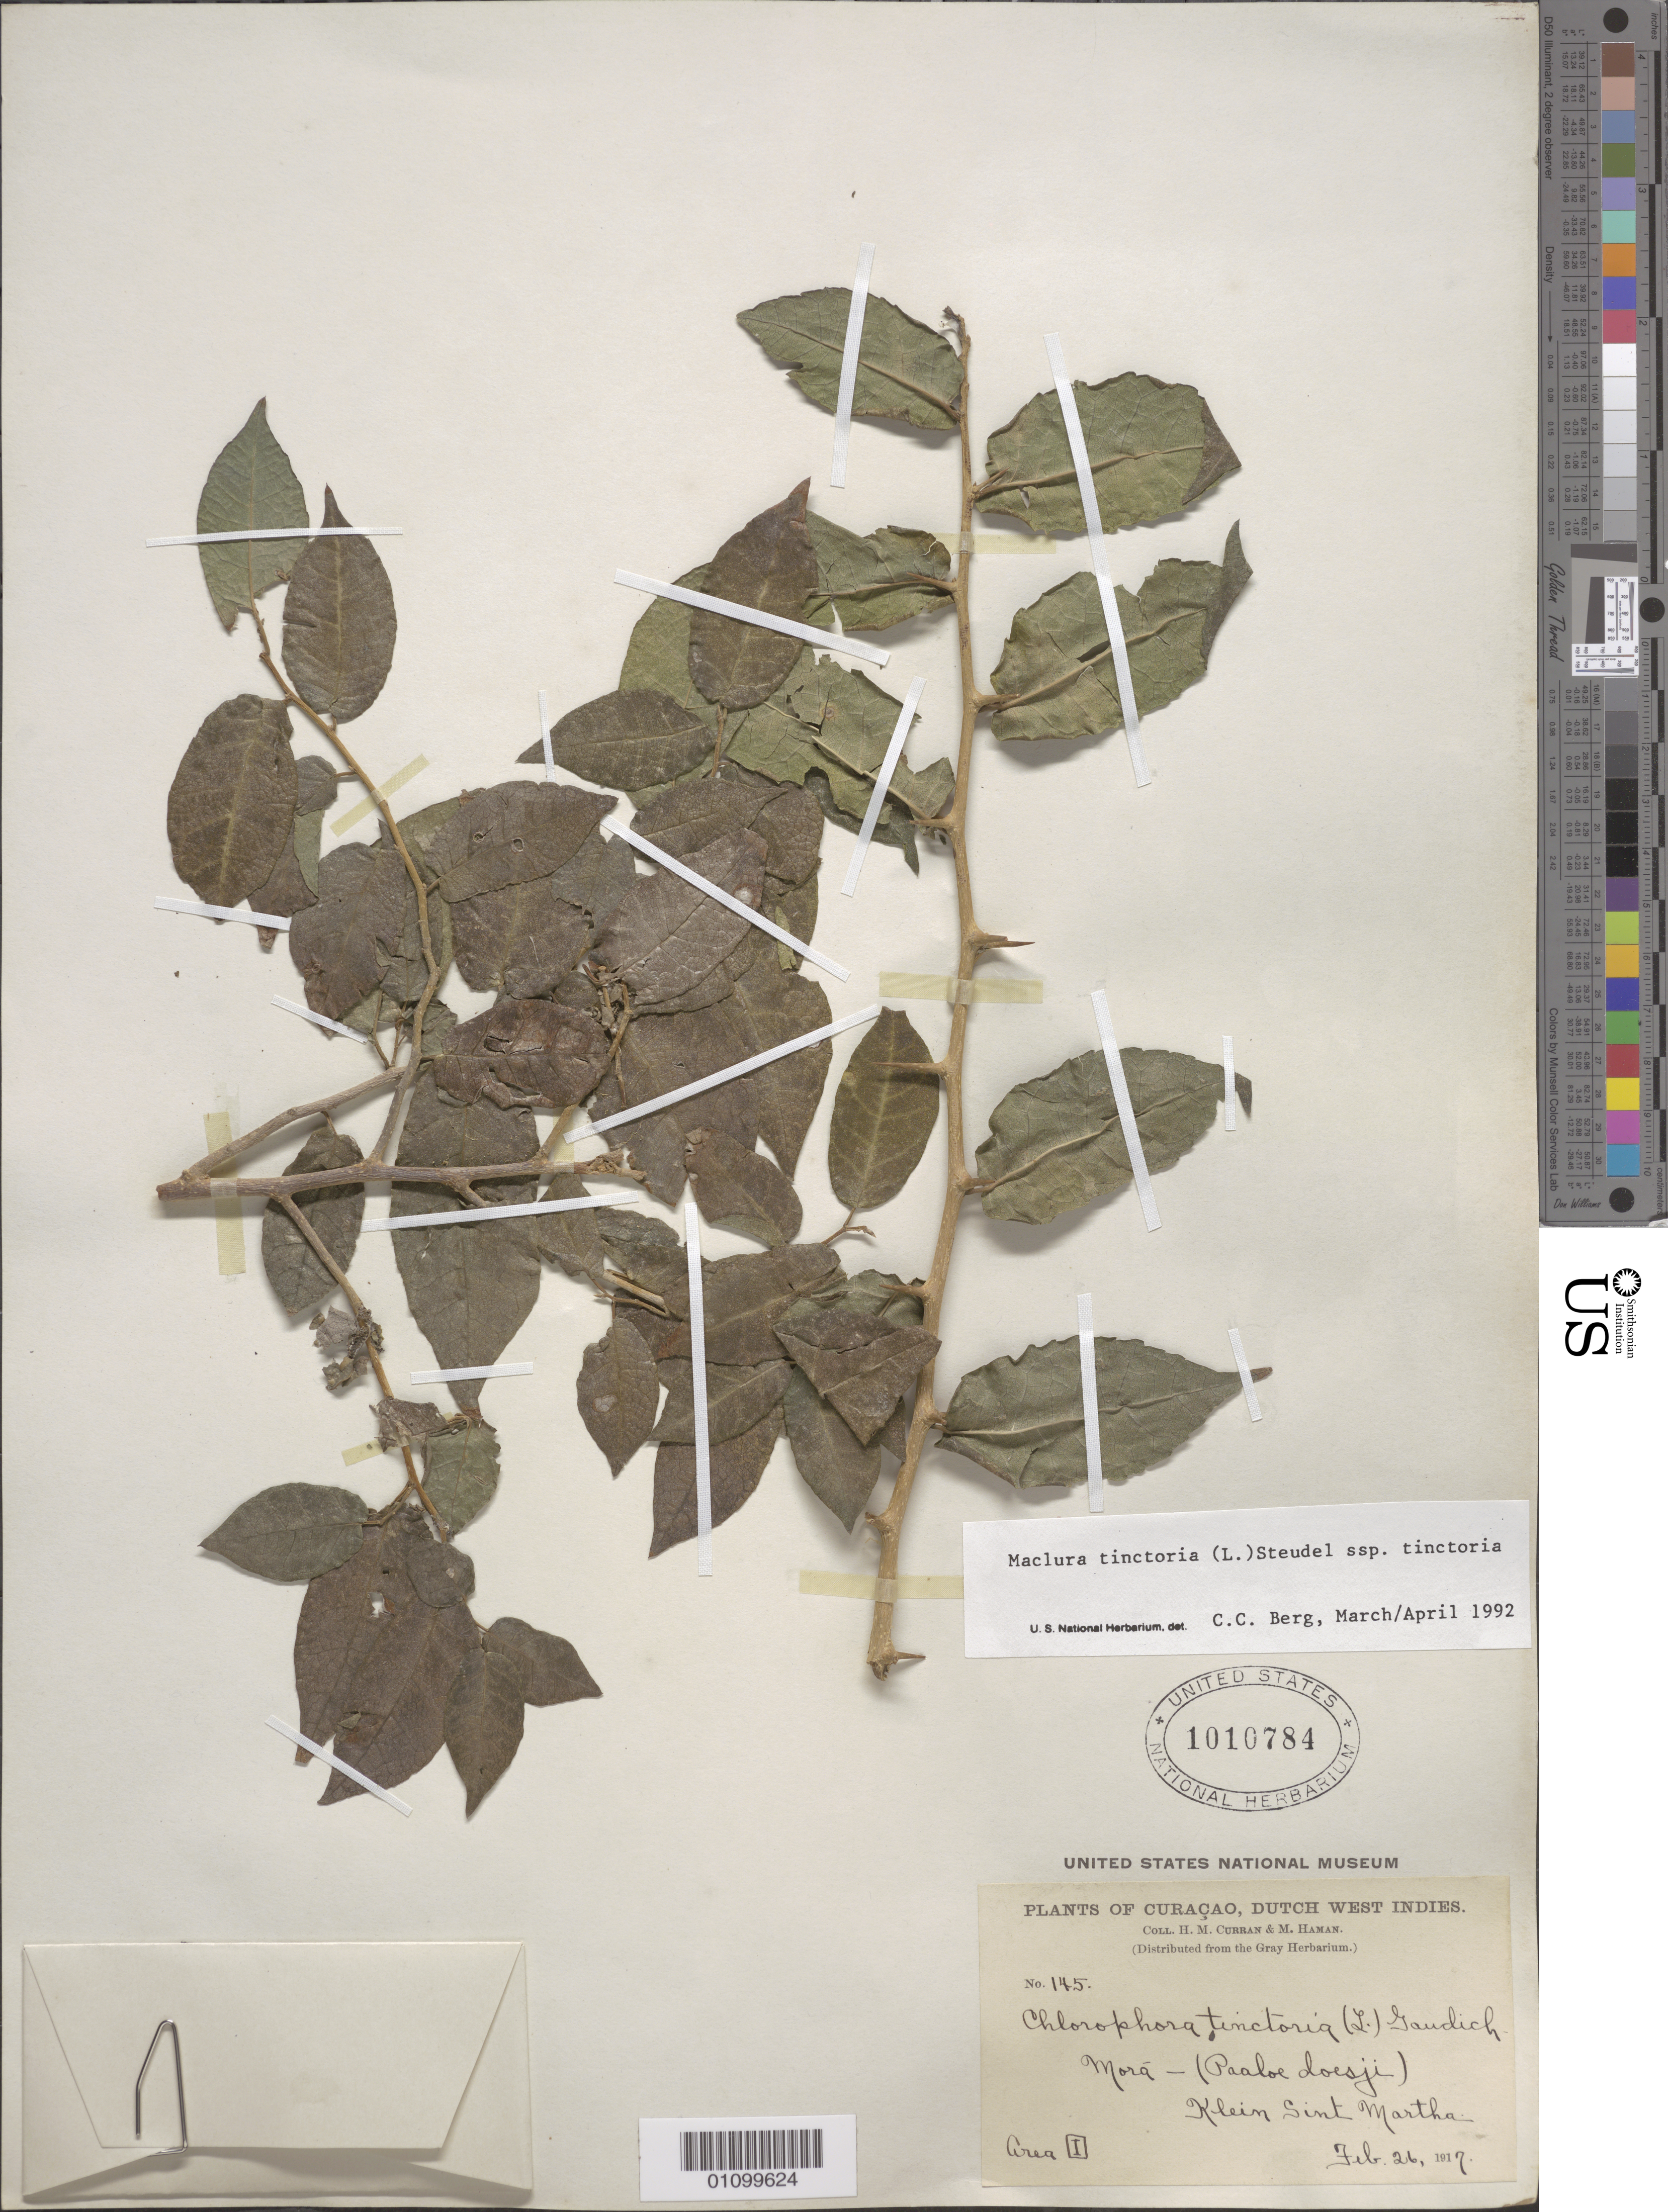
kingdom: Plantae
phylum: Tracheophyta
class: Magnoliopsida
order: Rosales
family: Moraceae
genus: Maclura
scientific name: Maclura tinctoria subsp. tinctoria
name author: (L.) D. Don ex Steud.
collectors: H. M. Curran & M. Haman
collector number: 145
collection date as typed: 26 Feb 1917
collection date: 1917-02-26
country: Curaçao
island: Curaçao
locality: Klein Sint Martha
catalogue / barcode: US 1010784